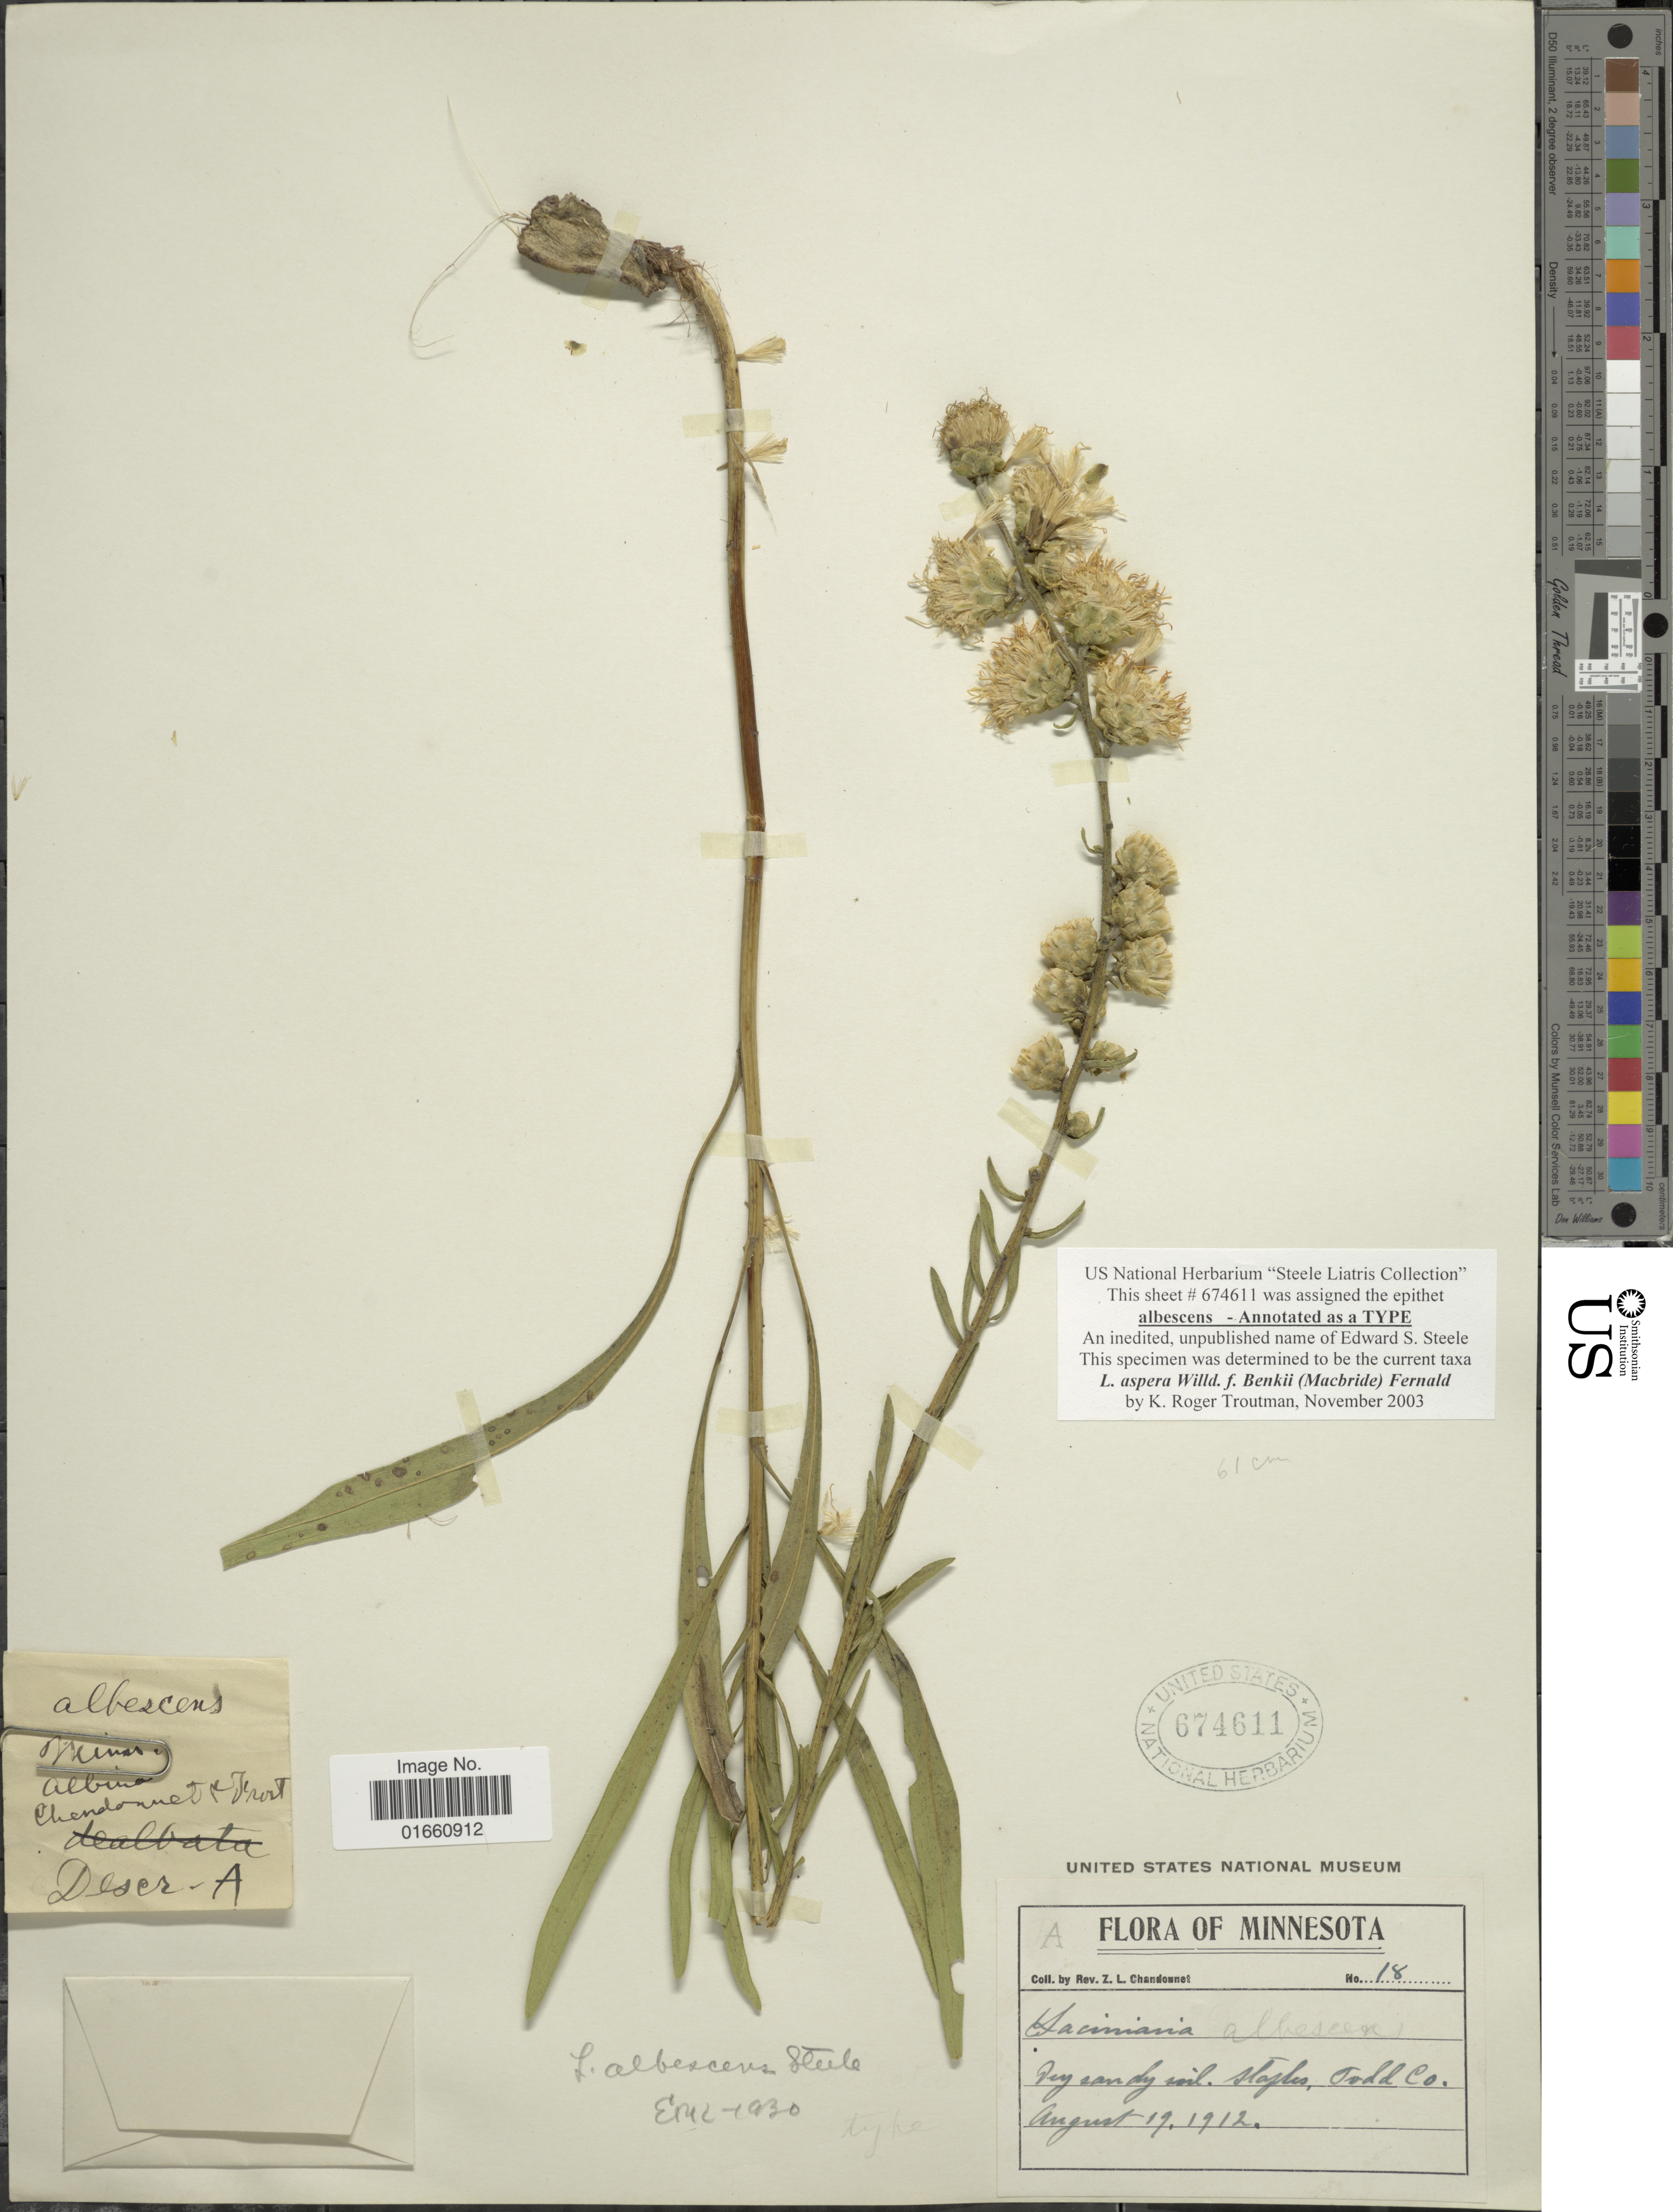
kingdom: Plantae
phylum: Tracheophyta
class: Magnoliopsida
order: Asterales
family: Asteraceae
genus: Liatris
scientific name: Liatris aspera f. benkii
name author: (J.F. Macbr.) Fernald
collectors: Z. Chandonnet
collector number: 18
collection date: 1912-08-19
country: United States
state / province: Minnesota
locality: Staples, Todd Co.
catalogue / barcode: US 674611